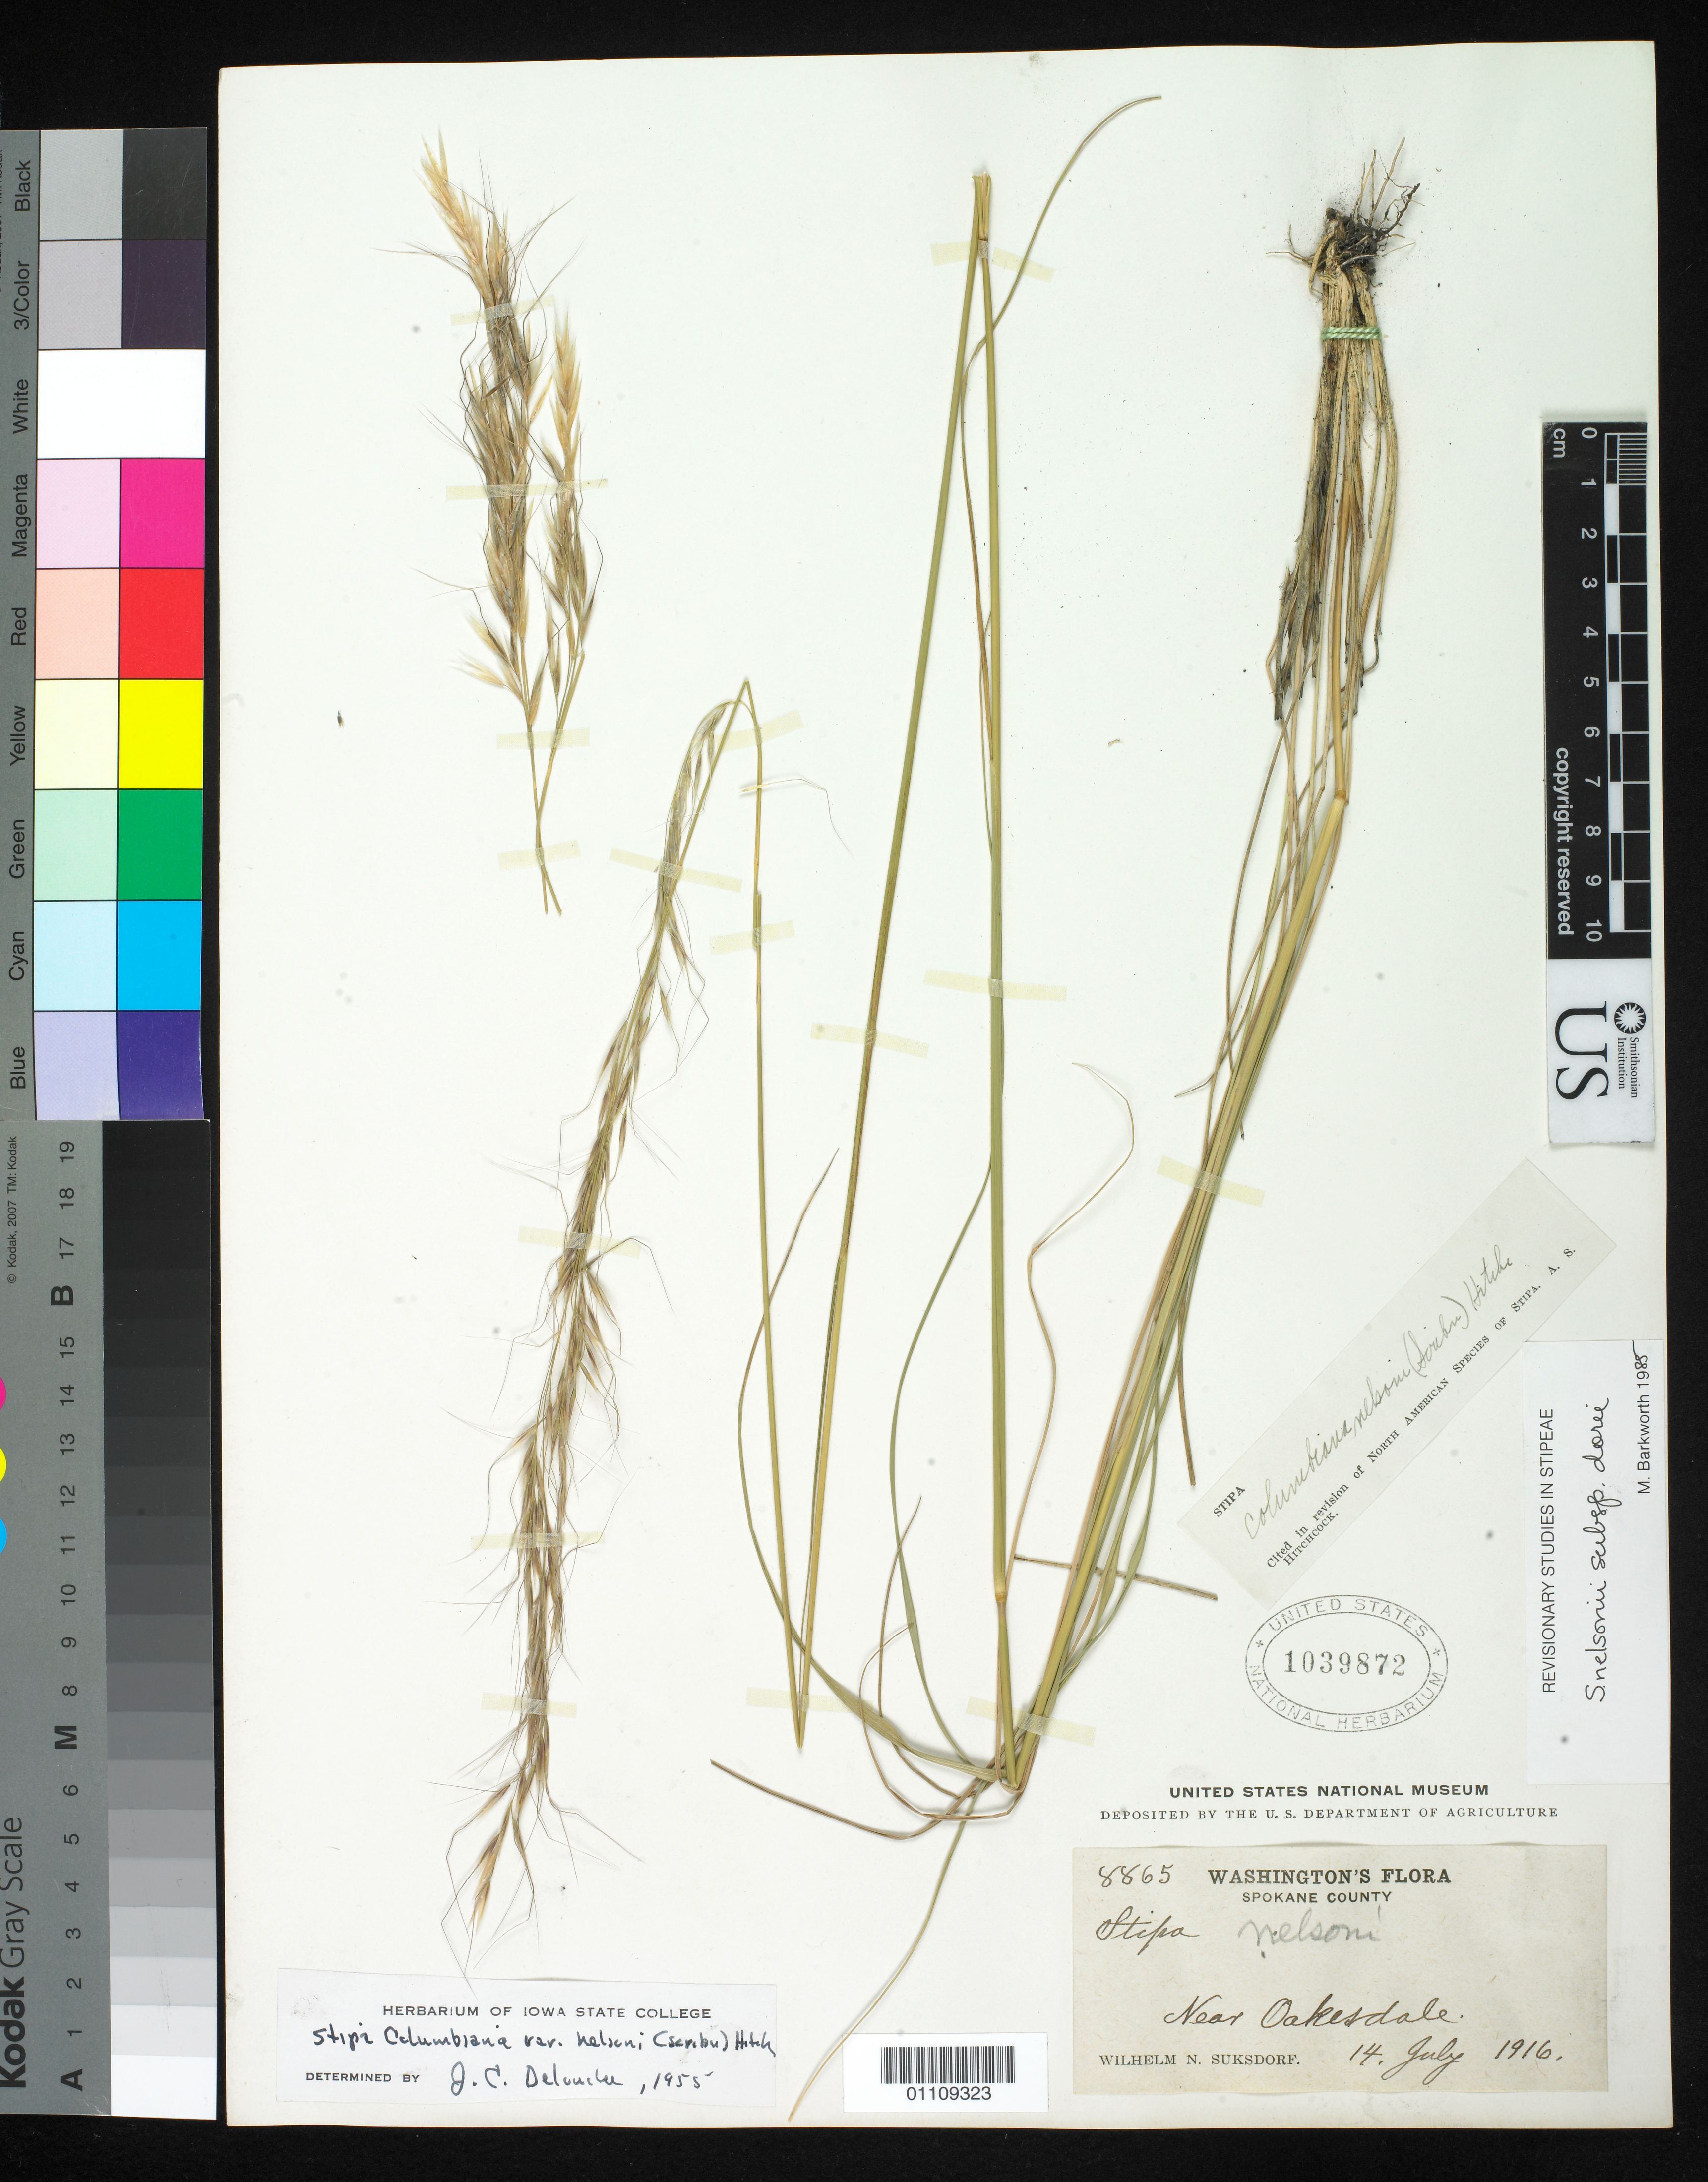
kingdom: Plantae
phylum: Tracheophyta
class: Liliopsida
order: Poales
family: Poaceae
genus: Eriocoma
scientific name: Eriocoma nelsonii subsp. dorei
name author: (Barkworth & J. Maze) Romasch.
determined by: Poaceae Reorganization Project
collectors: W. N. Suksdorf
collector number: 8865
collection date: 1916-07-14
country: United States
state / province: Washington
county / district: Spokane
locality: Near Oakesdale.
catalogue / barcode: US 1039872